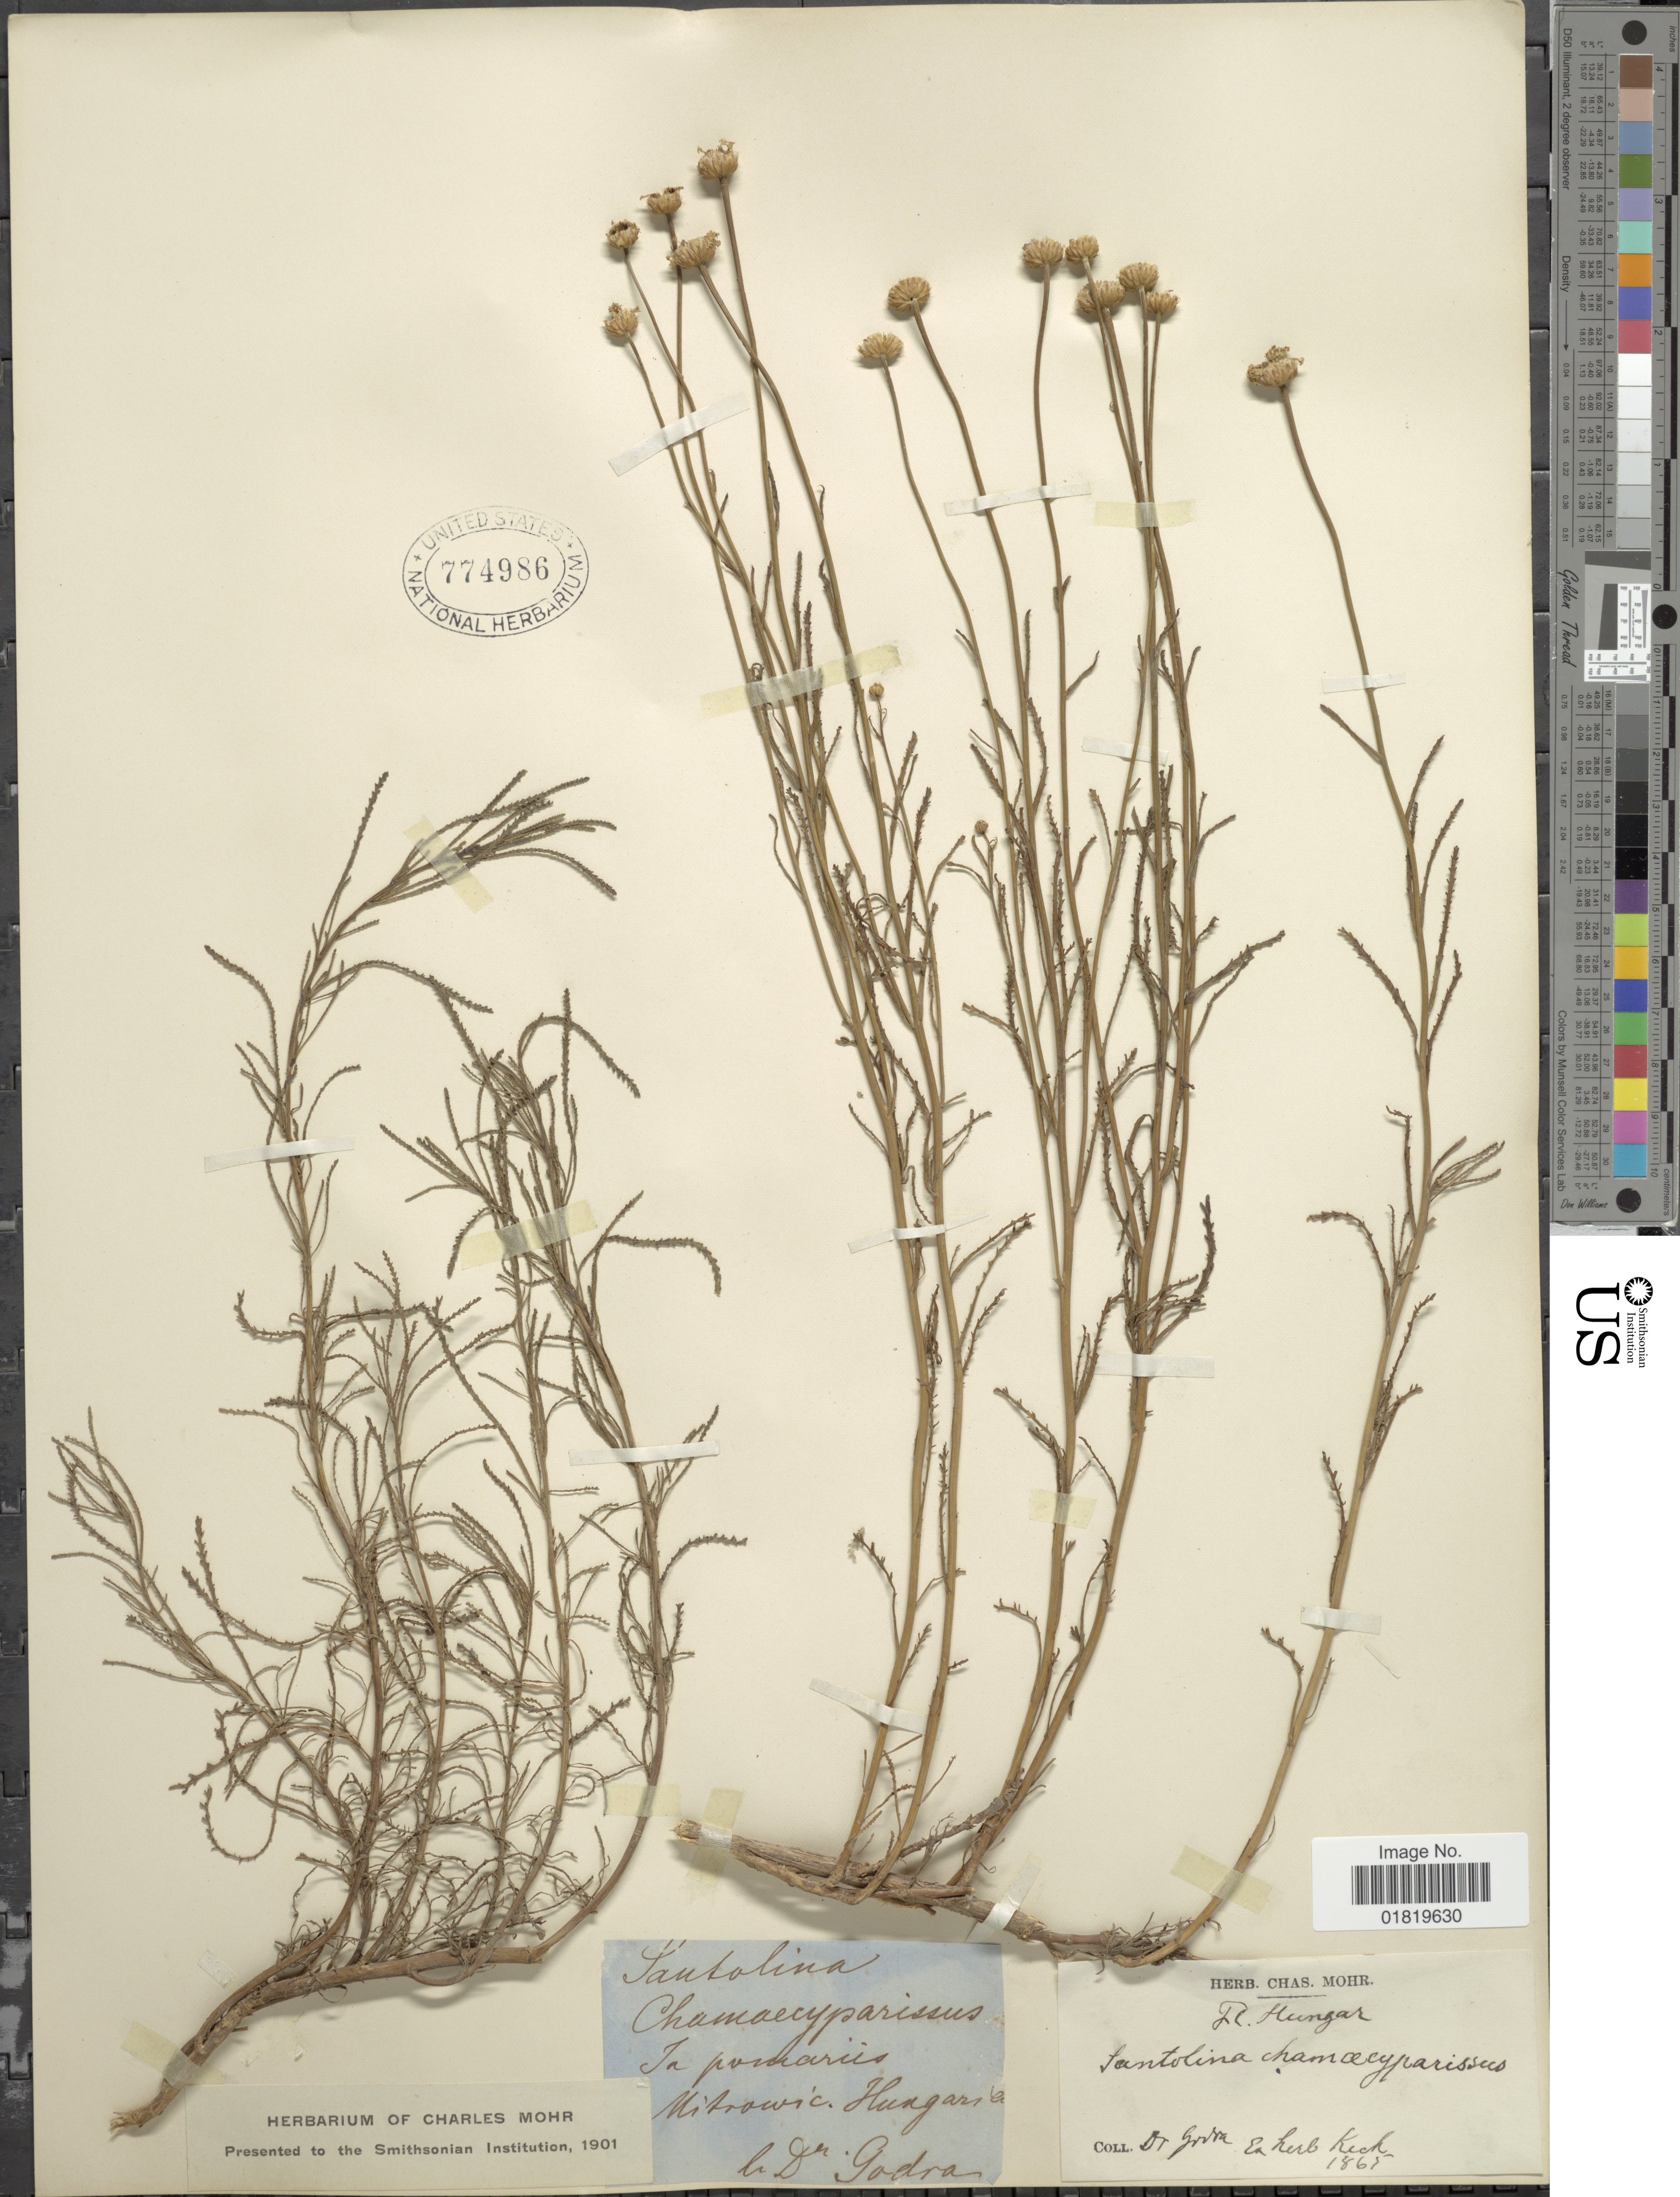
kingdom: Plantae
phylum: Tracheophyta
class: Magnoliopsida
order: Asterales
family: Asteraceae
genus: Santolina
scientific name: Santolina chamaecyparissus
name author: L.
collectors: Godra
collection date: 1865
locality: Hungar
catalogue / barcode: US 774986